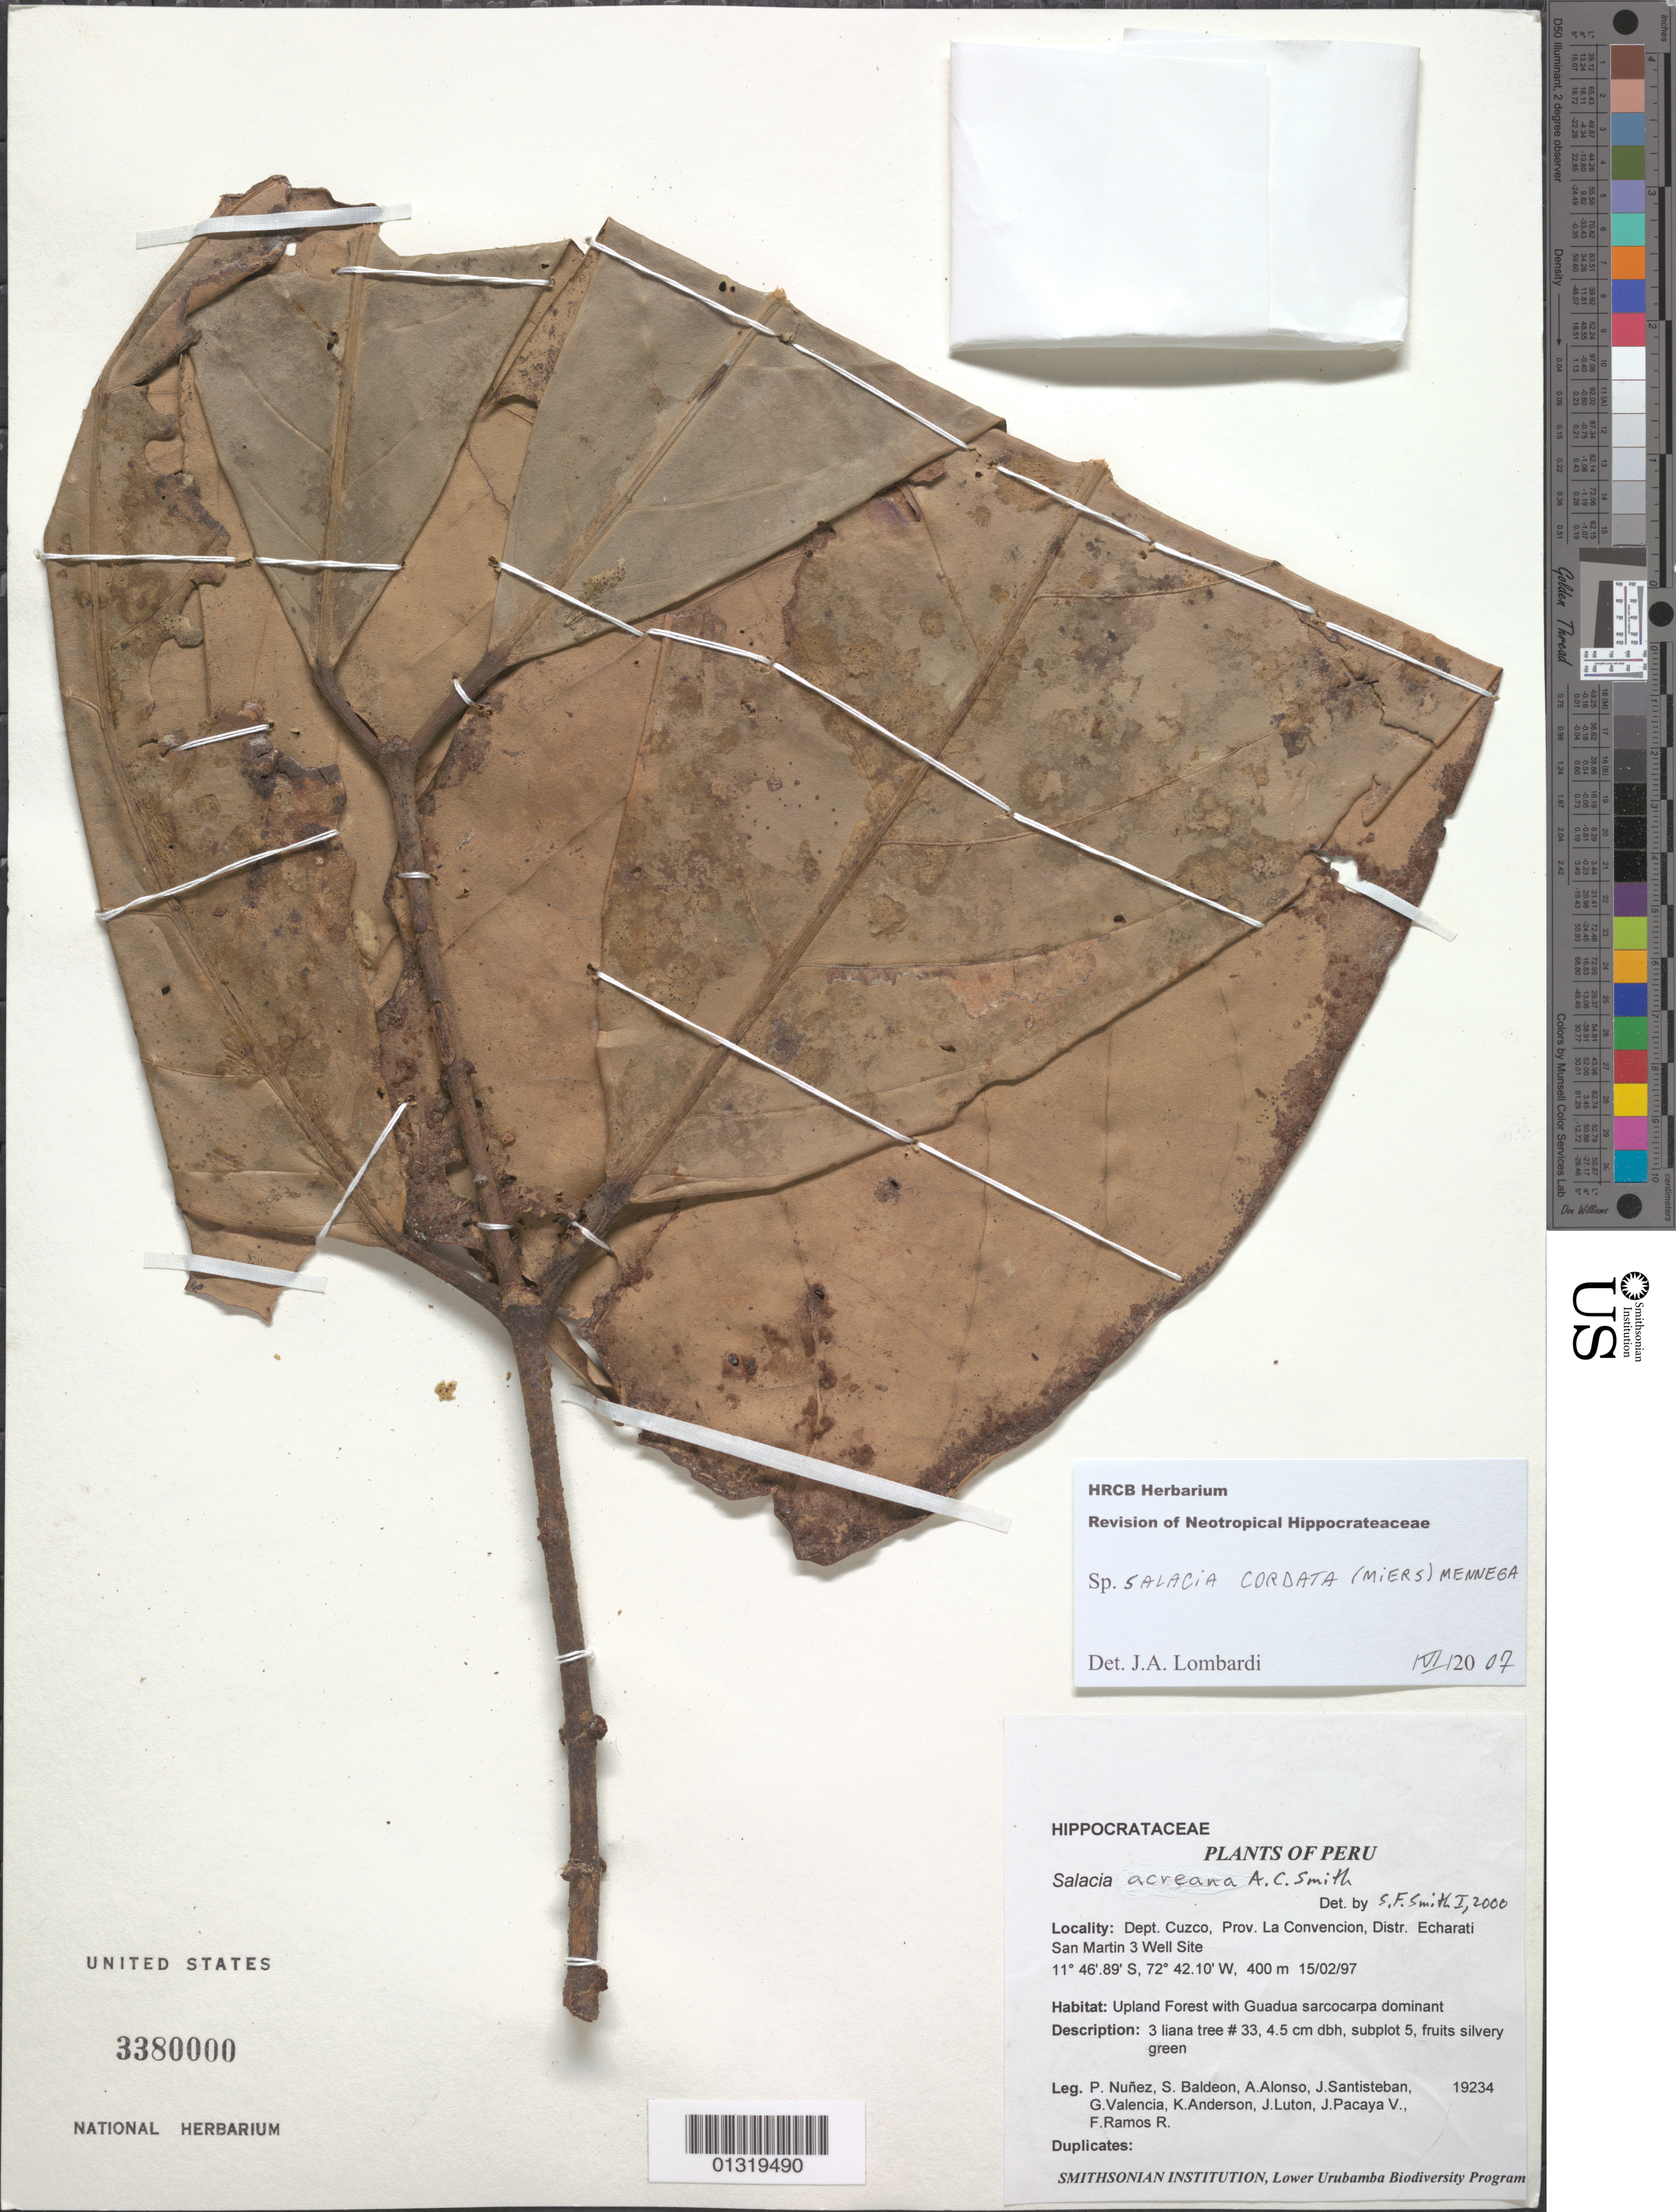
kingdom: Plantae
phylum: Tracheophyta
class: Magnoliopsida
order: Celastrales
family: Celastraceae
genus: Salacia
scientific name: Salacia cordata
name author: (Miers) Mennega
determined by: Lombardi, Julio A.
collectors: P. Nuñez V., S. Baldeon, A. Alonso, J. Santisteban, G. Valencia, K. Anderson, J. Luton, J. Pacaya V. & F. Ramos R.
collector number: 19234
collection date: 1997-02-15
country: Peru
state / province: Cusco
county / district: La Convención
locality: Prov. La Convencion, Distr. Echarati San Martin 3 Well Site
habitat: Upland forest with Guadua sarcocarpa dominant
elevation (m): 400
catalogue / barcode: US 3380000